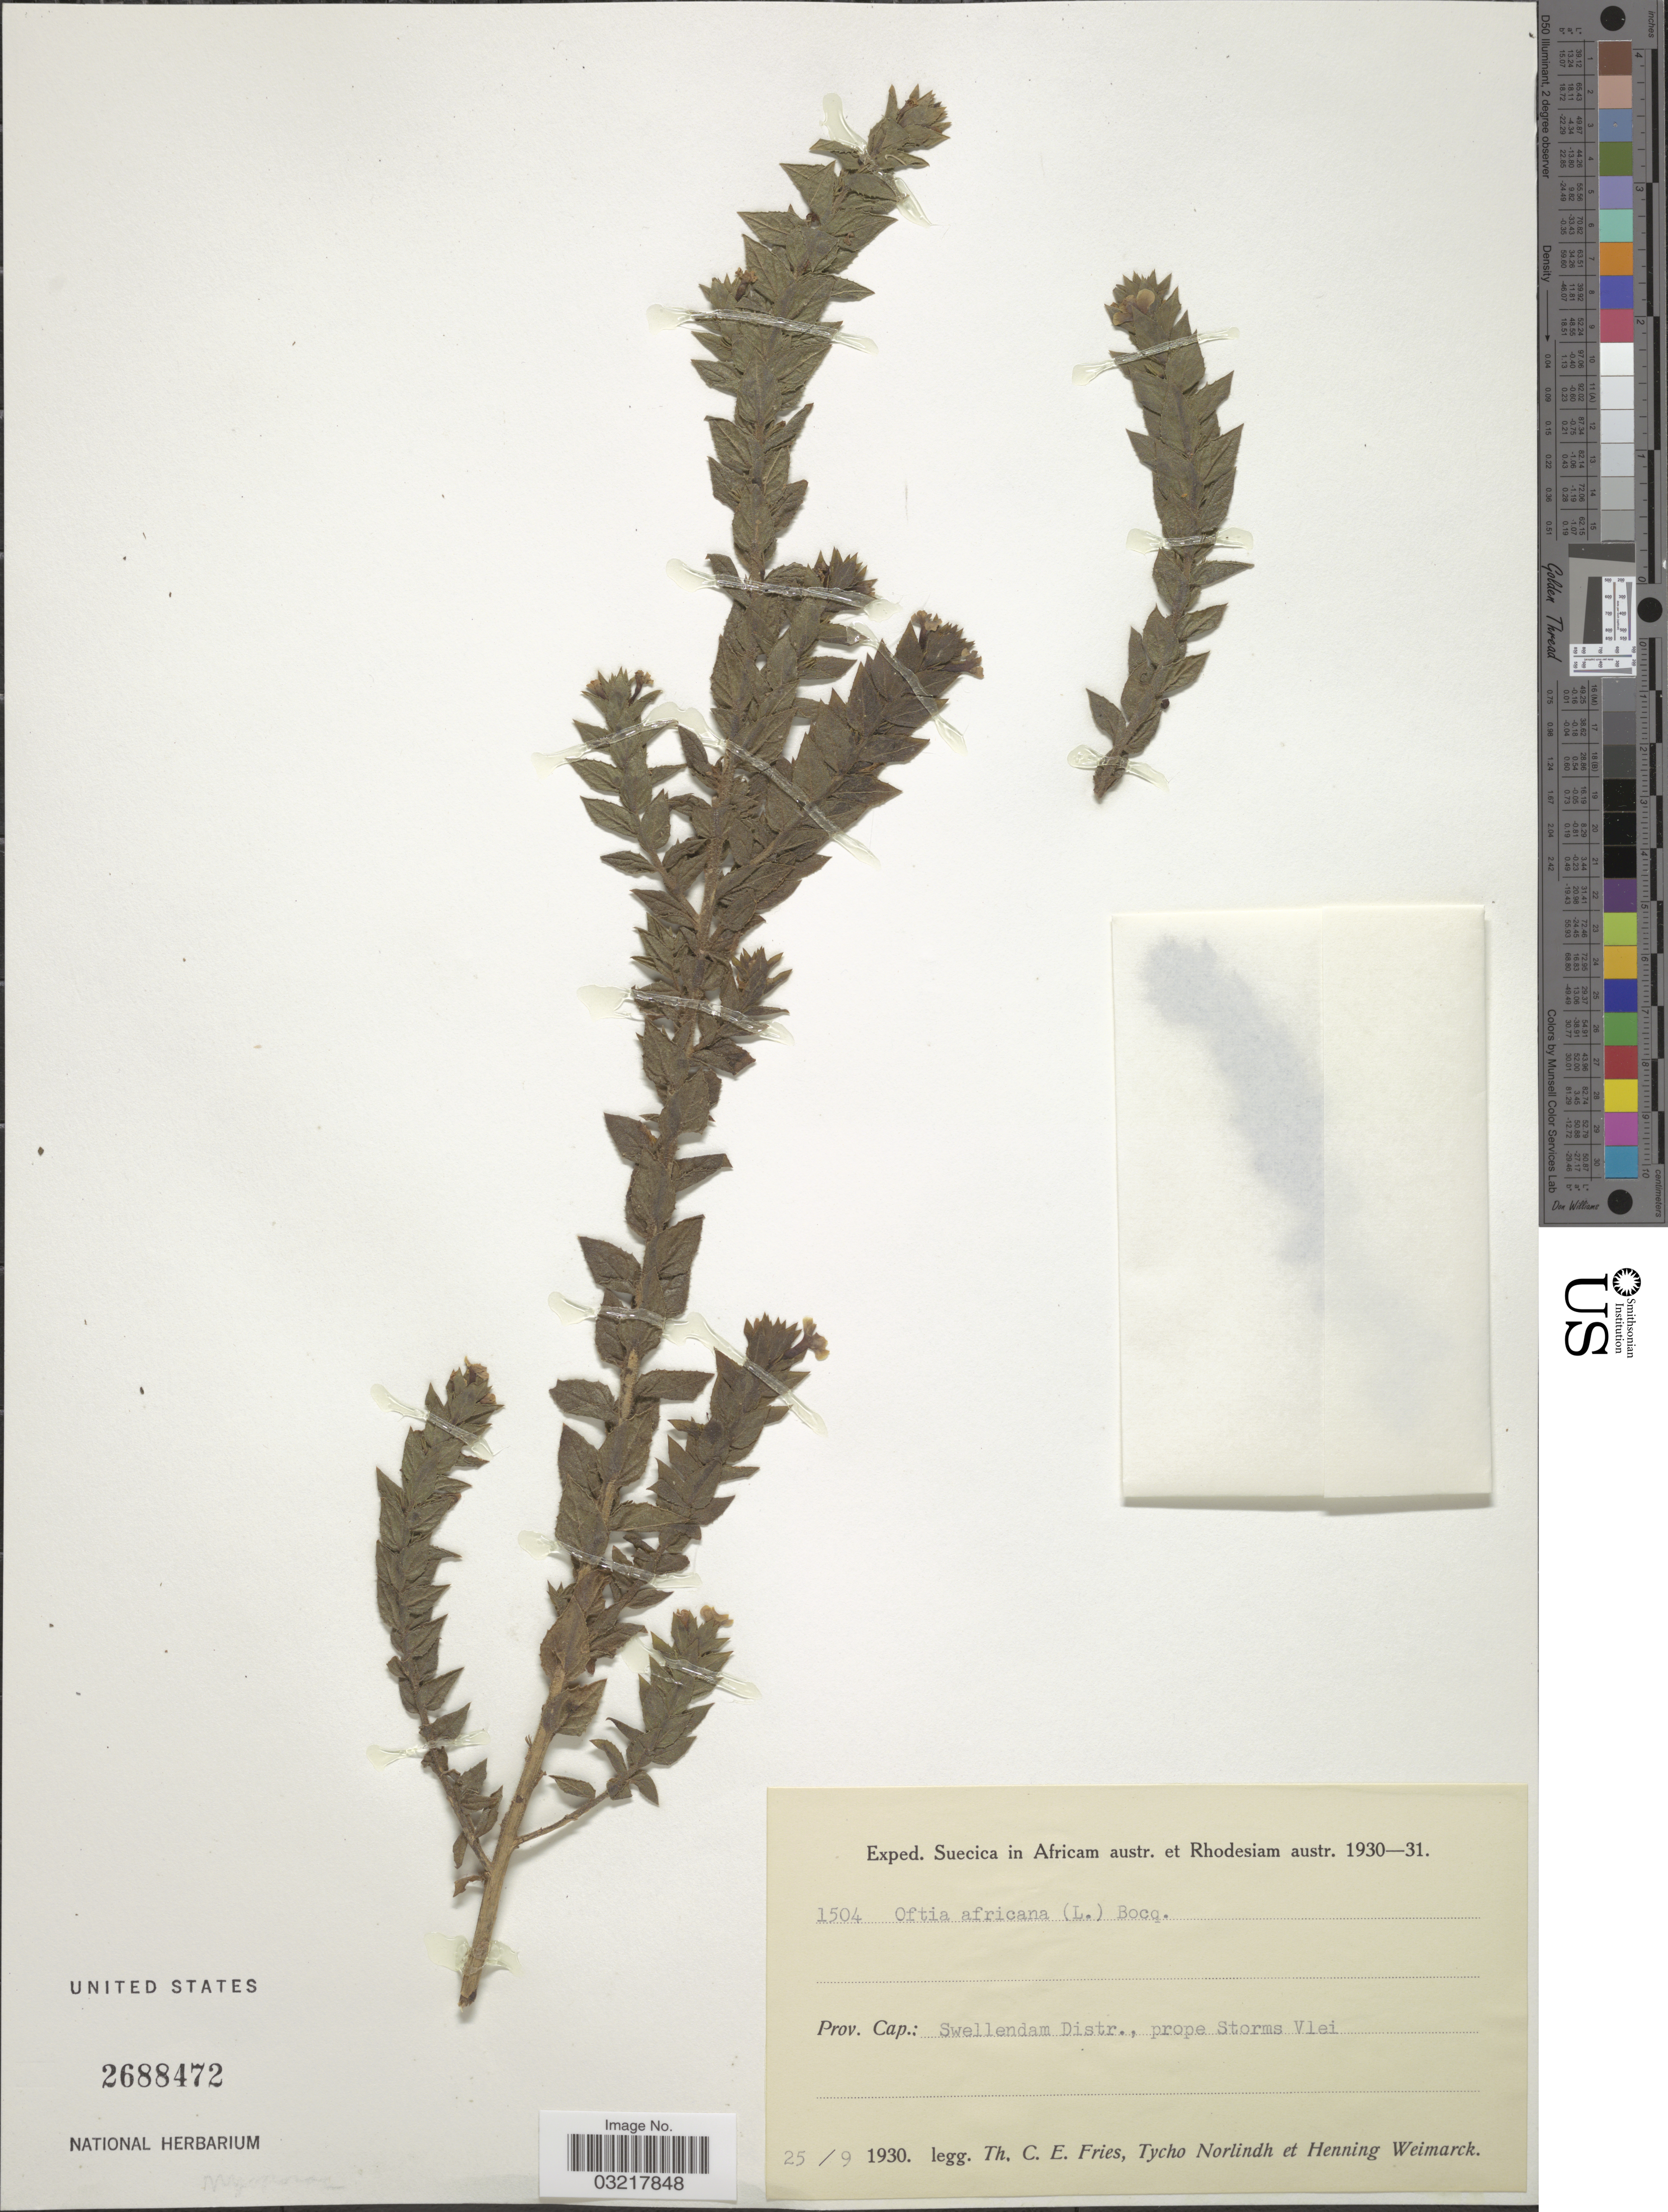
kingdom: Plantae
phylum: Tracheophyta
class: Magnoliopsida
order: Lamiales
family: Scrophulariaceae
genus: Oftia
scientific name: Oftia africana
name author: (L.) Bocq.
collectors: T. C. E. Fries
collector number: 1504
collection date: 1930-09-25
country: South Africa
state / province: Western Cape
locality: Prov. Cap.: Swellendam Distr., prope Storms Vlei.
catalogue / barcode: US 2688472